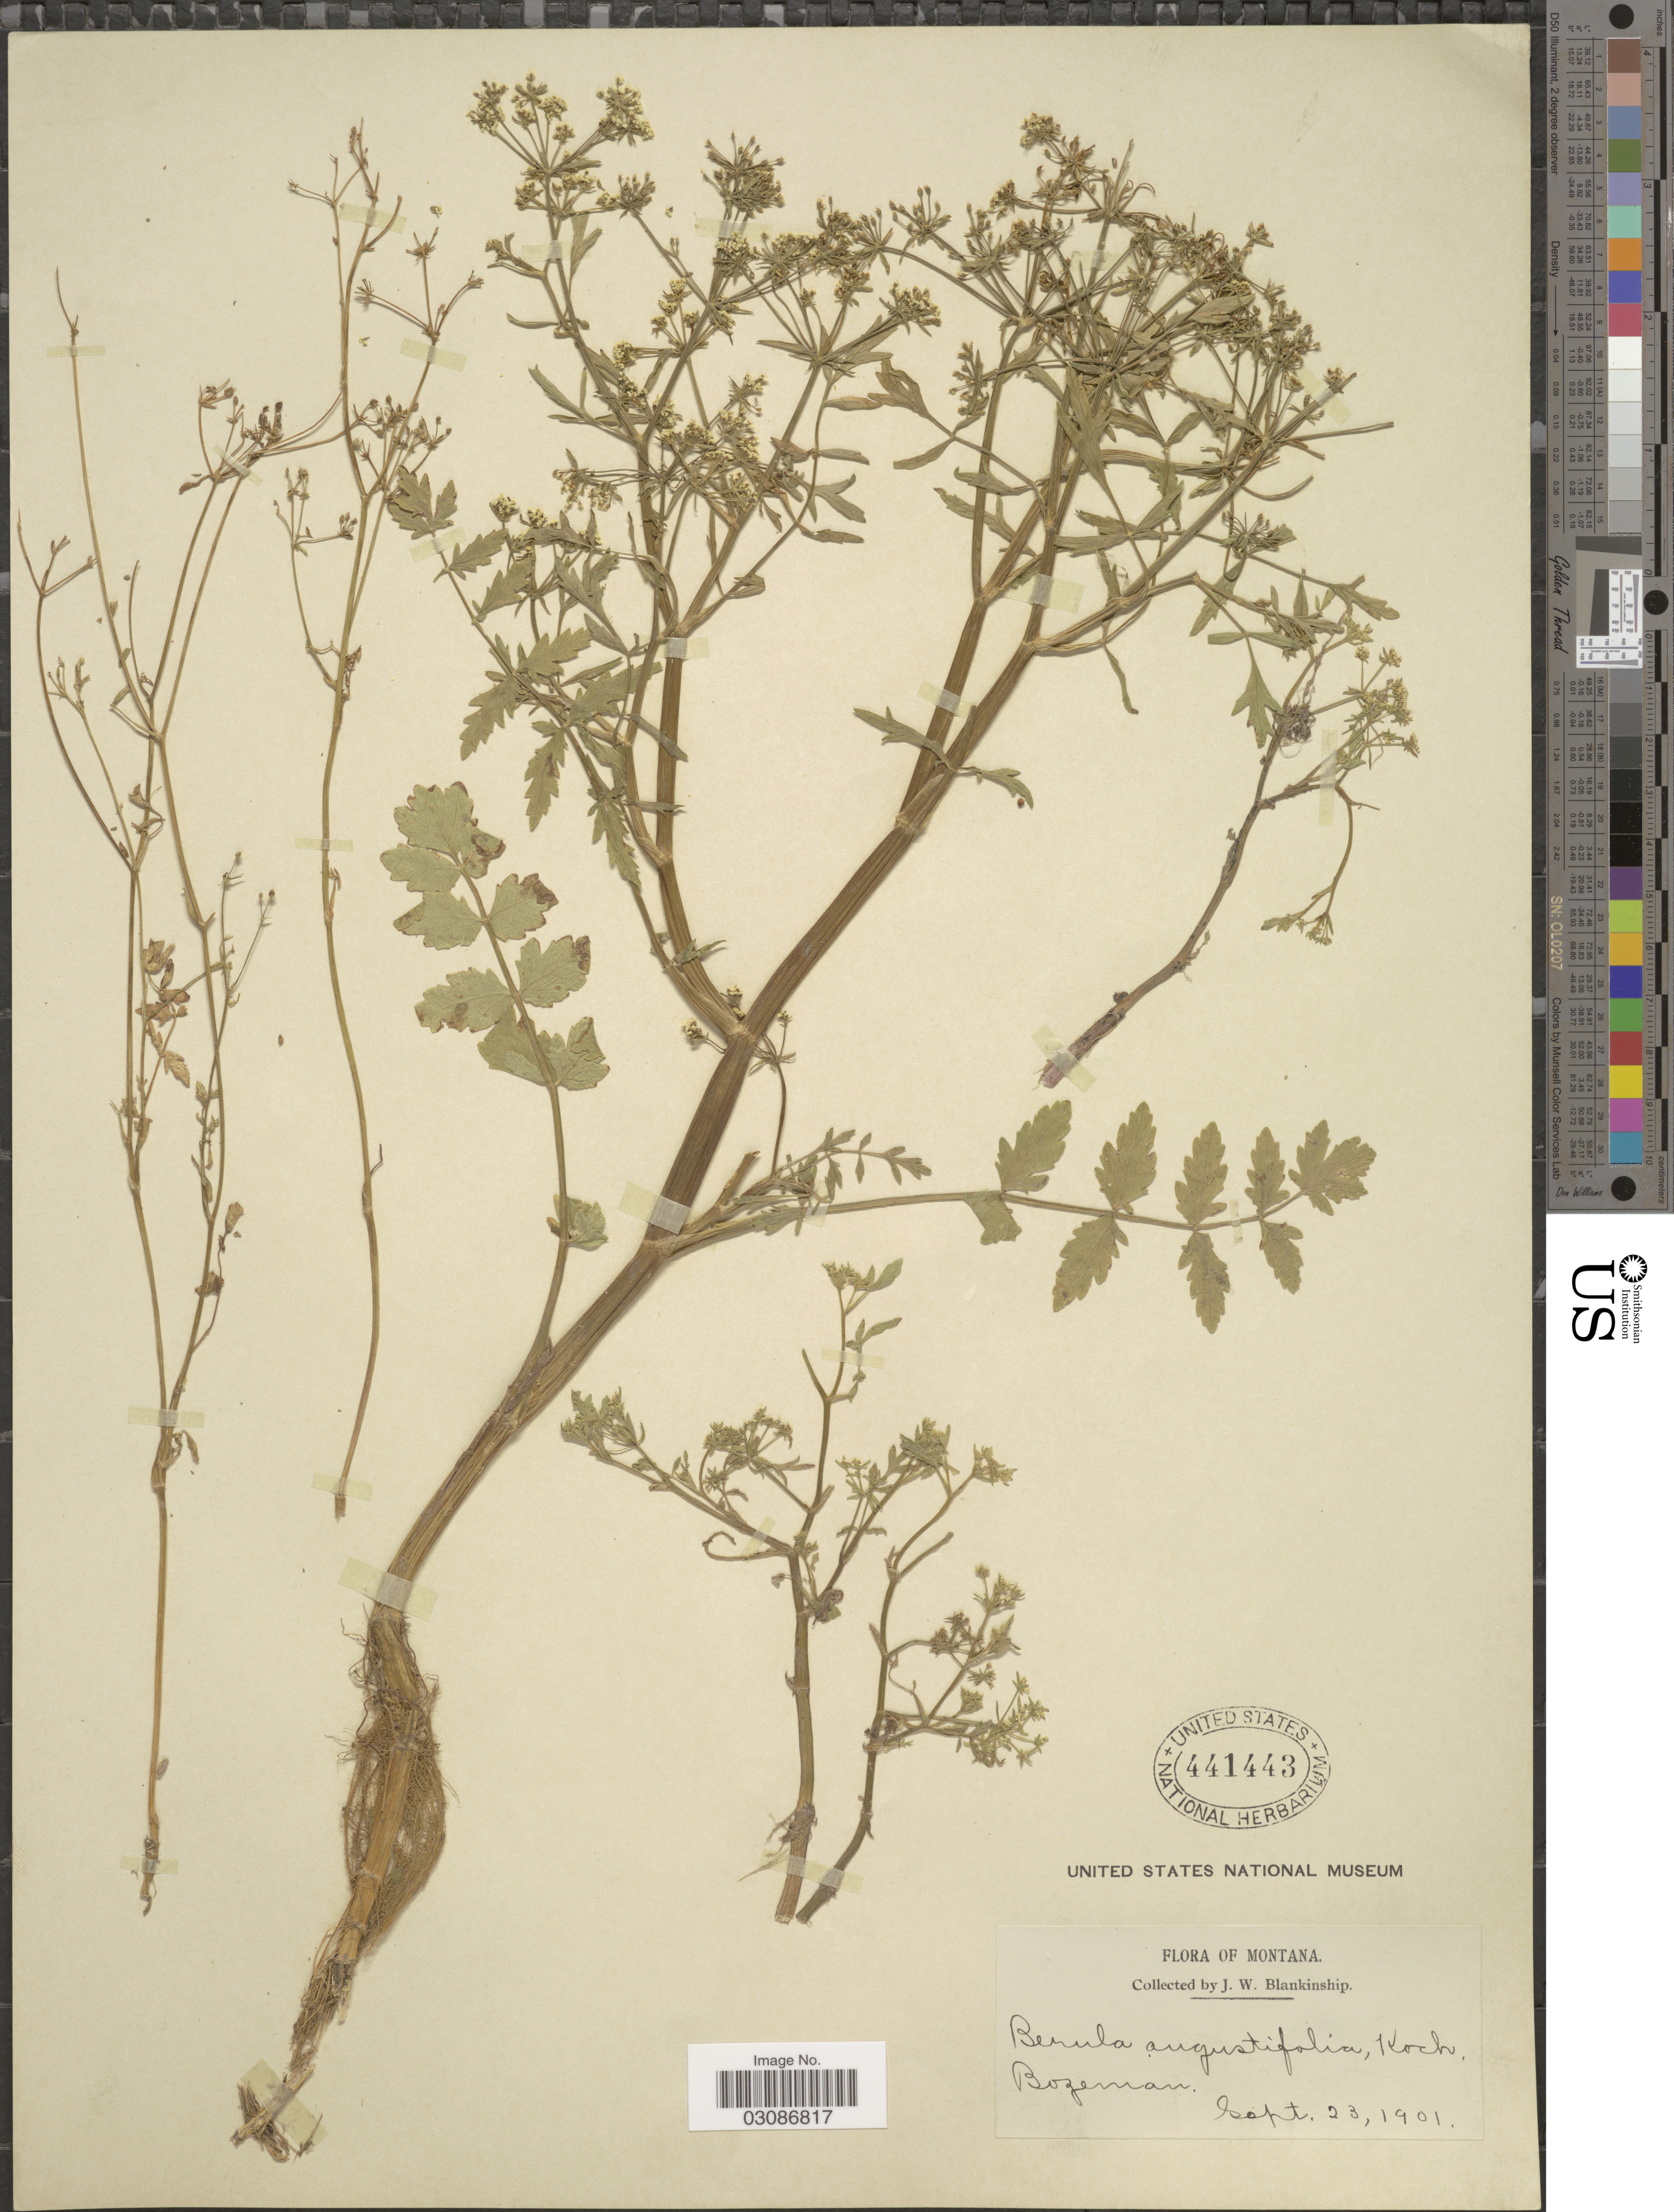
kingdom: Plantae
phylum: Tracheophyta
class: Magnoliopsida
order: Apiales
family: Apiaceae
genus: Berula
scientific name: Berula erecta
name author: (Huds.) Coville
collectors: J. W. Blankinship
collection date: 1901-09-23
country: United States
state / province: Montana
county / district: Gallatin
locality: Bozeman.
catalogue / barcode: US 441443